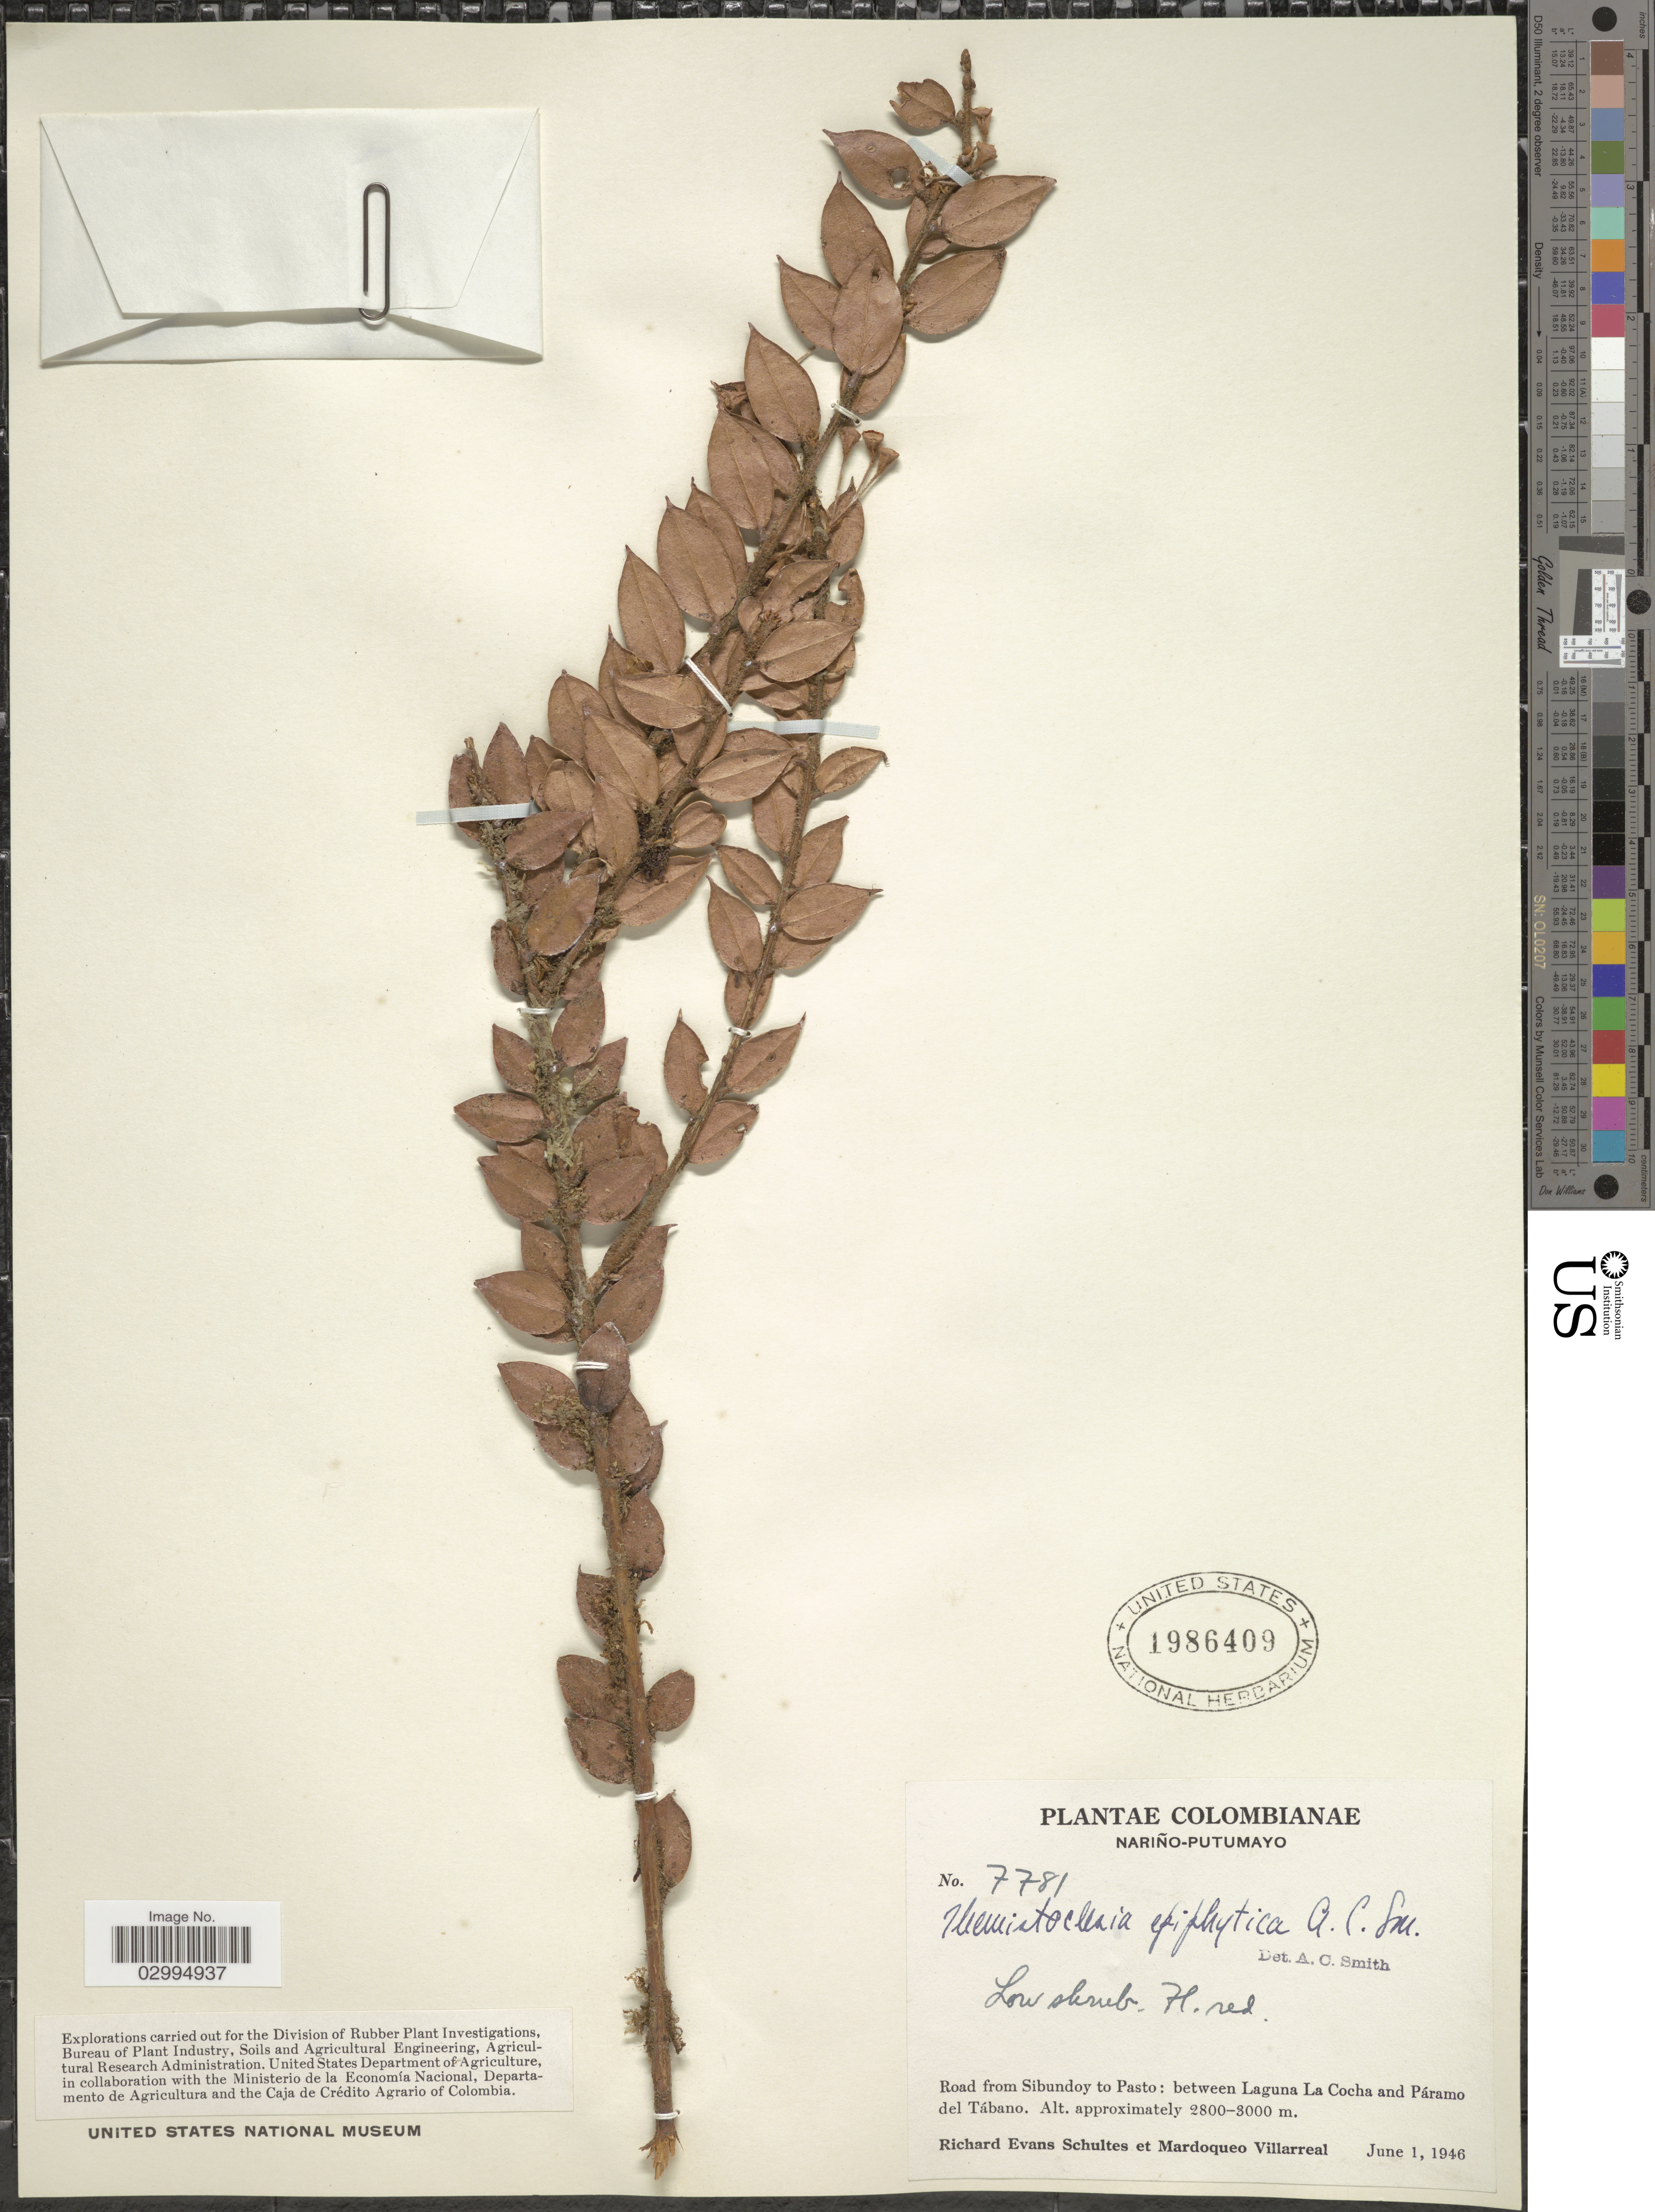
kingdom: Plantae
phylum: Tracheophyta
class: Magnoliopsida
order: Ericales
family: Ericaceae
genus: Themistoclesia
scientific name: Themistoclesia epiphytica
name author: A.C. Sm.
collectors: R. E. Schultes & M. Villarreal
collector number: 7781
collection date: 1946-06-01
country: Colombia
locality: Nariño-Putumayo. Road from Sibundoy to Pasto: between Laguna La Cocha and Páramo del Tábano.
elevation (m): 2800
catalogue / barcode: US 1986409